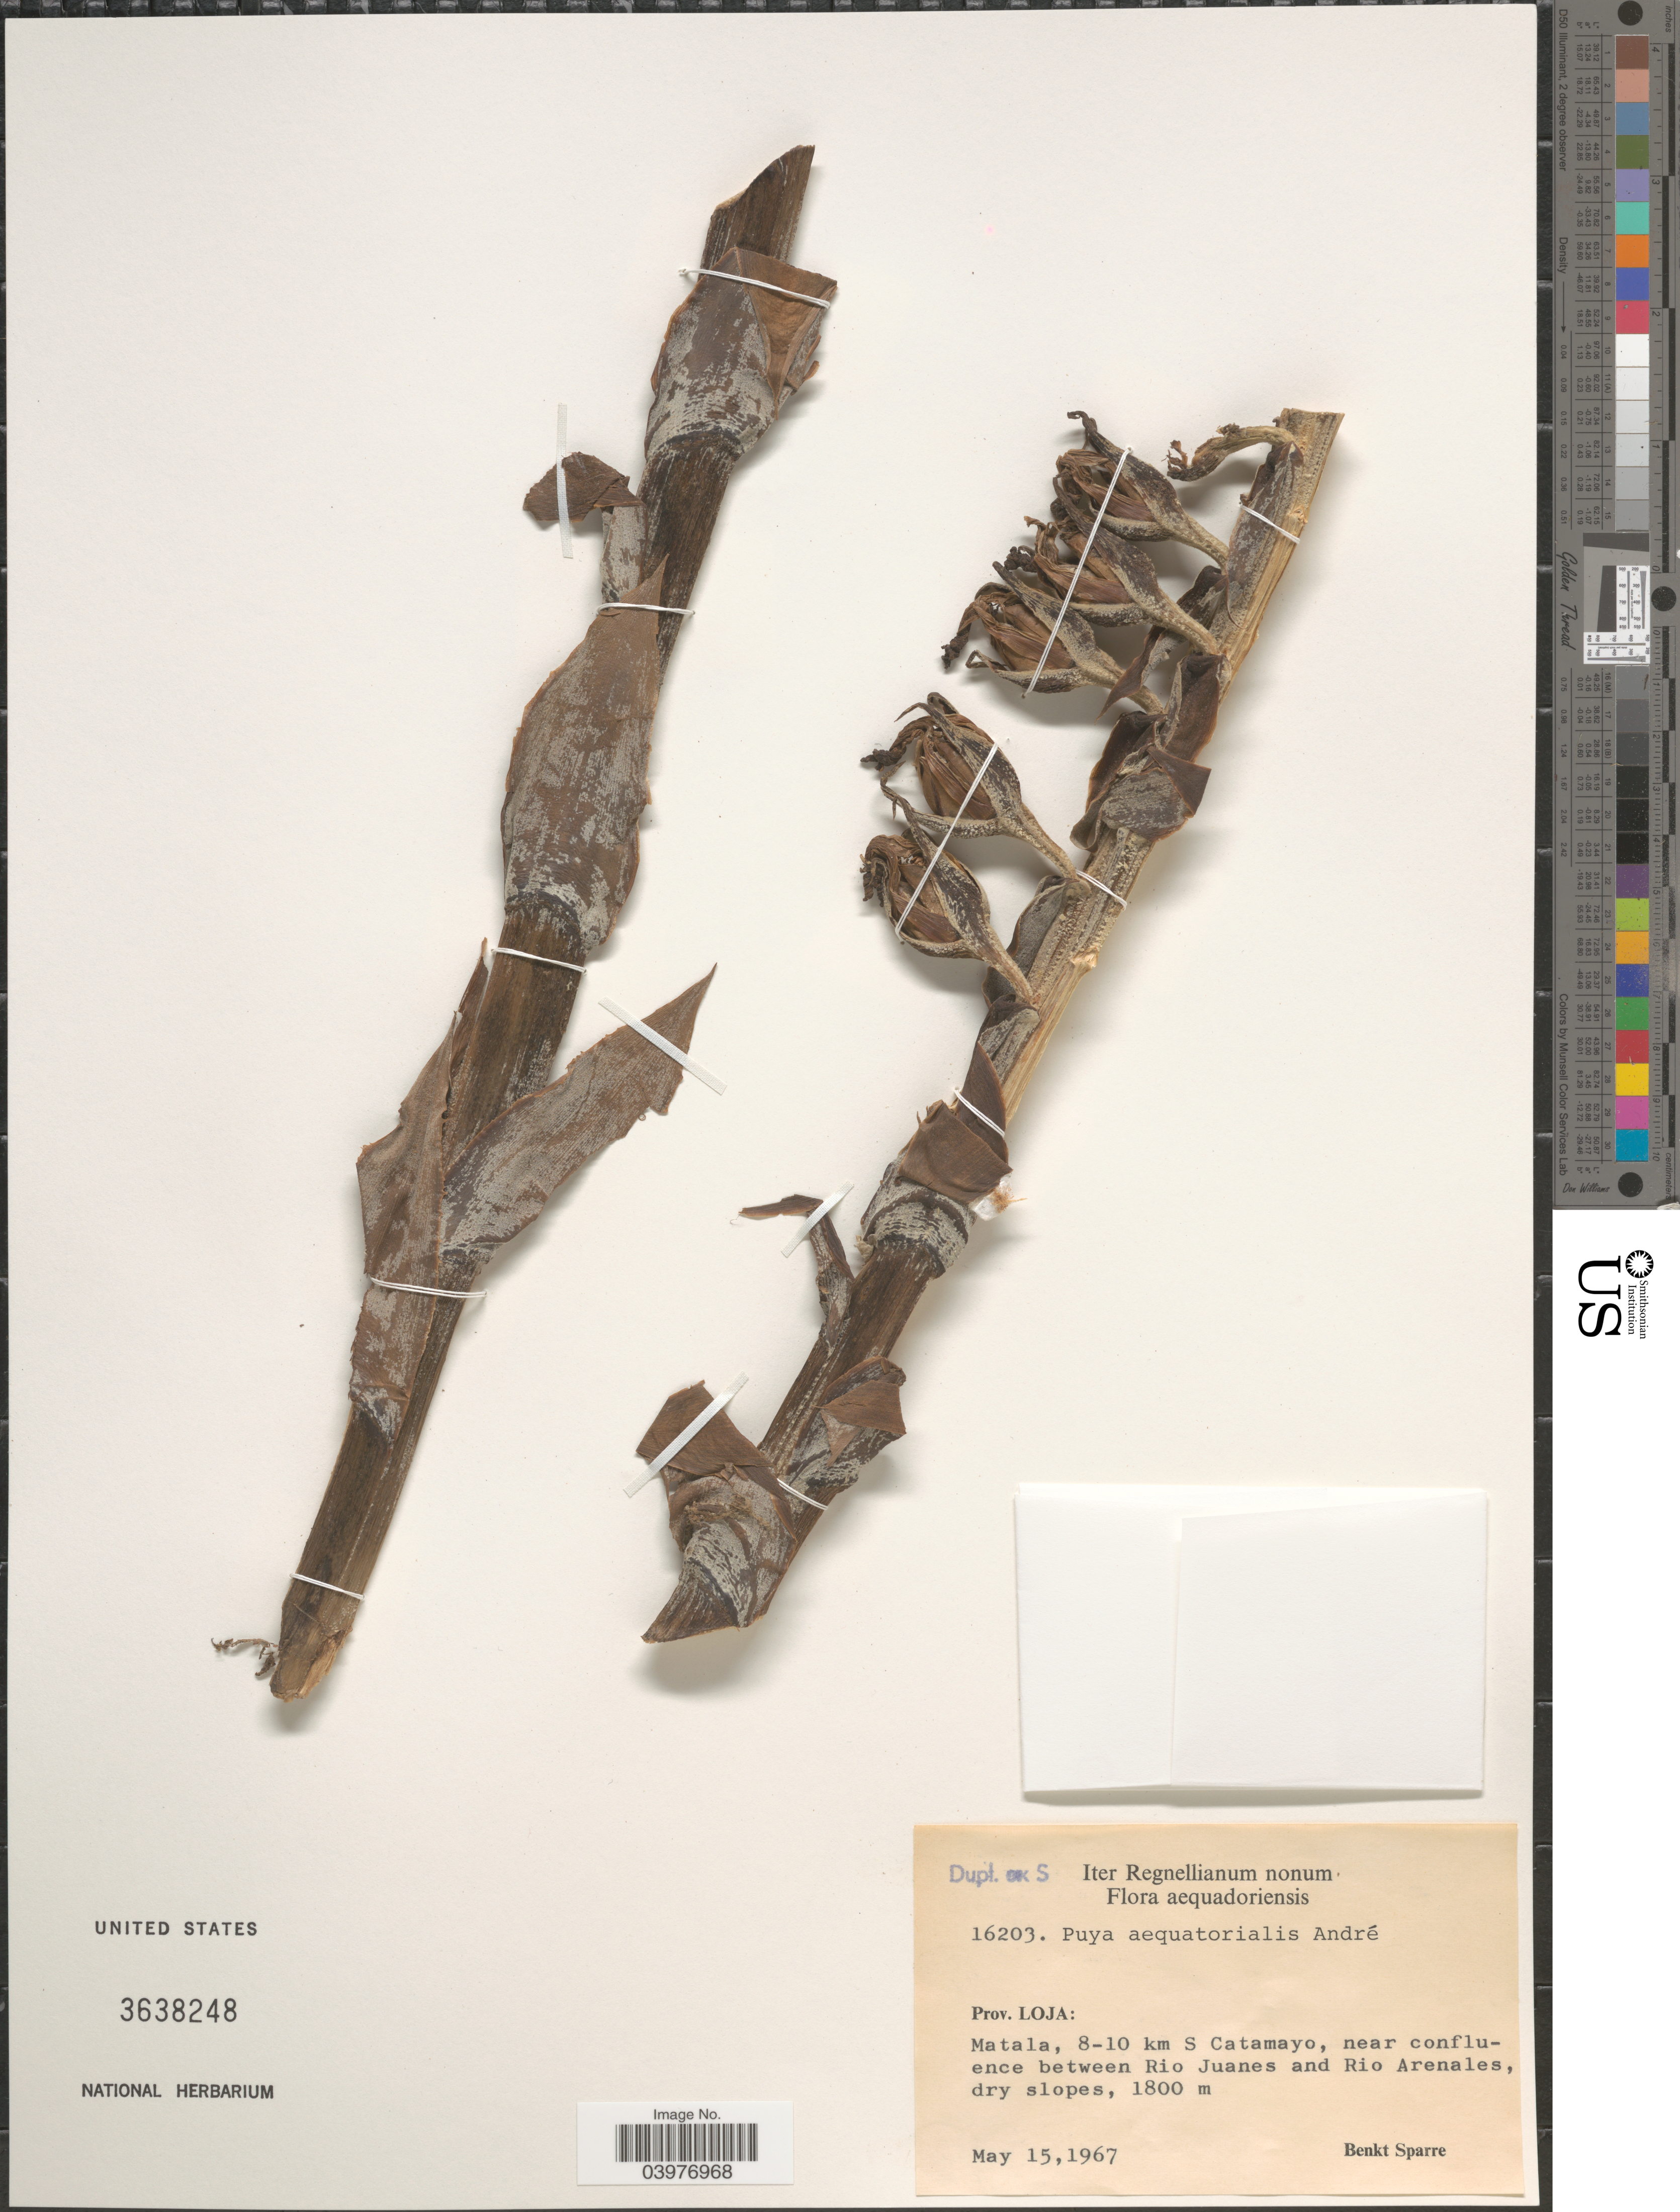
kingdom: Plantae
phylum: Tracheophyta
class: Liliopsida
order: Poales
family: Bromeliaceae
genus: Puya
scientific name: Puya aequatorialis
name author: André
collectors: B. Sparre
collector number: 16203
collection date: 1967-05-15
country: Ecuador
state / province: Loja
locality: Matala, 8-10 km S Catamayo, near confluence between Rio Juanes and Rio Arenales.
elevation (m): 1800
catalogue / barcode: US 3638248